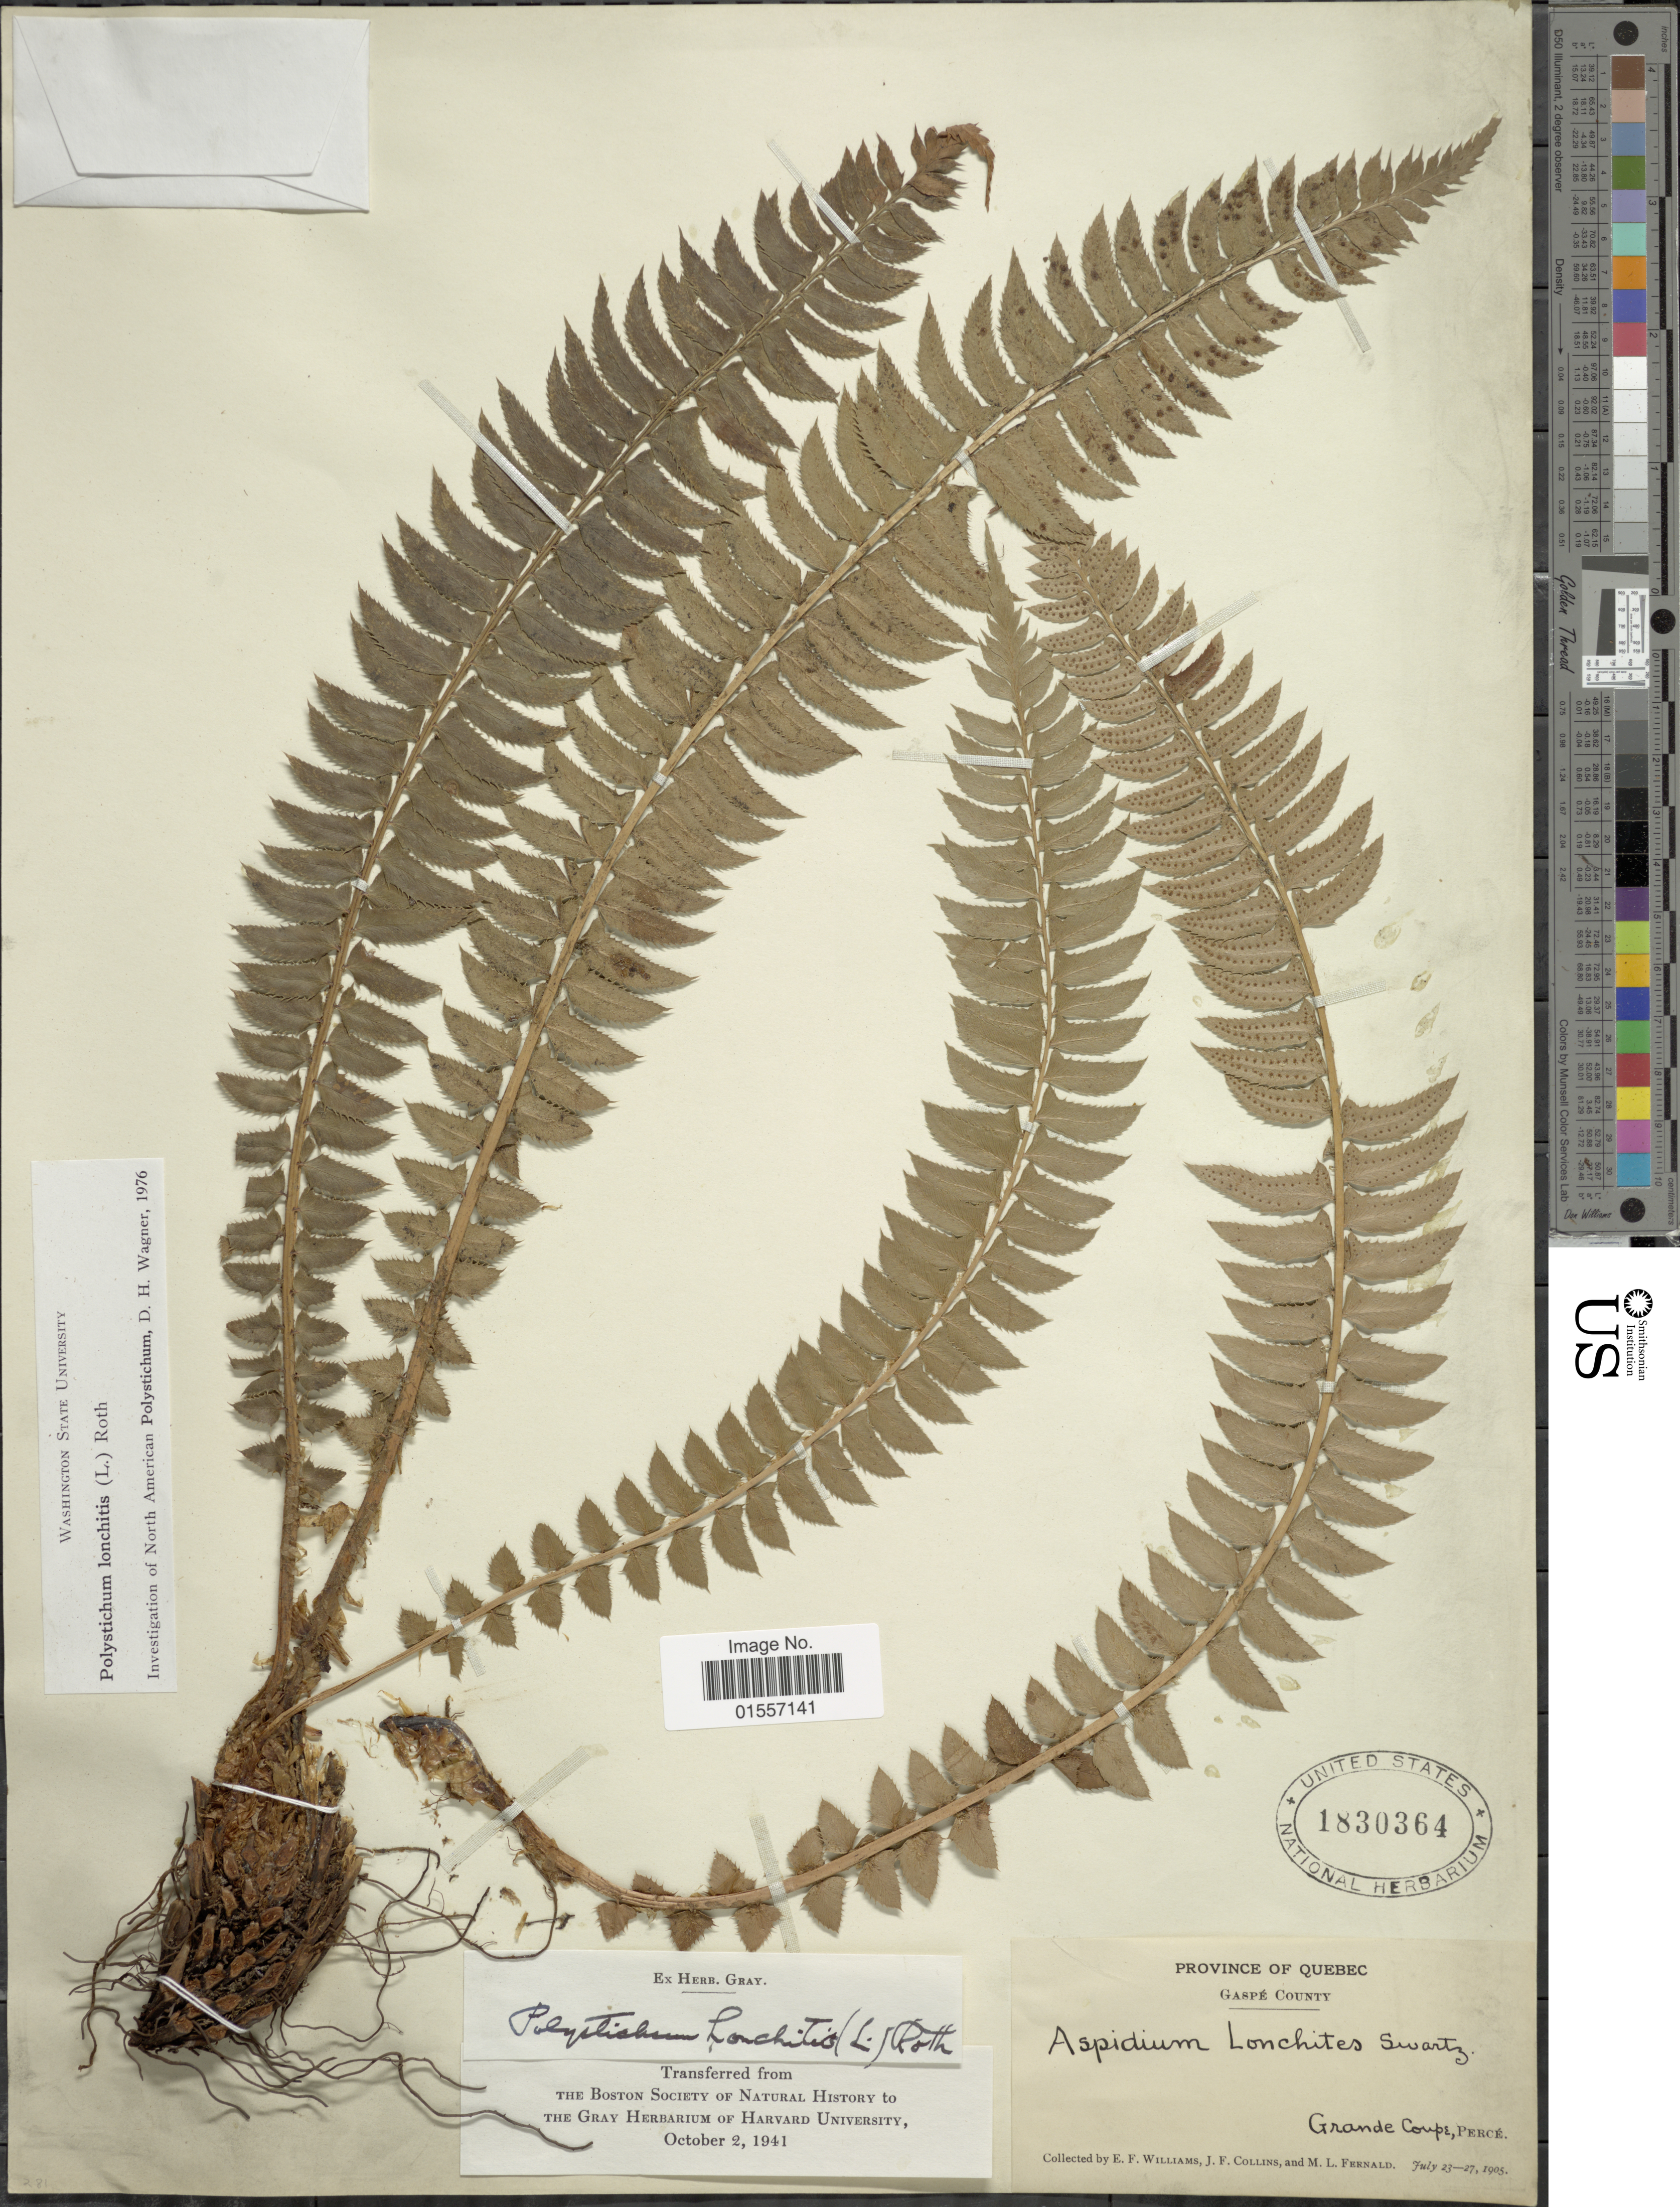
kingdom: Plantae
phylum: Tracheophyta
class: Polypodiopsida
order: Polypodiales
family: Dryopteridaceae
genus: Polystichum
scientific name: Polystichum lonchitis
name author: (Roth) L.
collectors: E. Williams, J. Collins & M. L. Fernald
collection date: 1905-07-23/1905-07-27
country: Canada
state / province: Quebec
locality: Gaspé County, Grande Coupe, Percé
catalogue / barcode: US 1830364